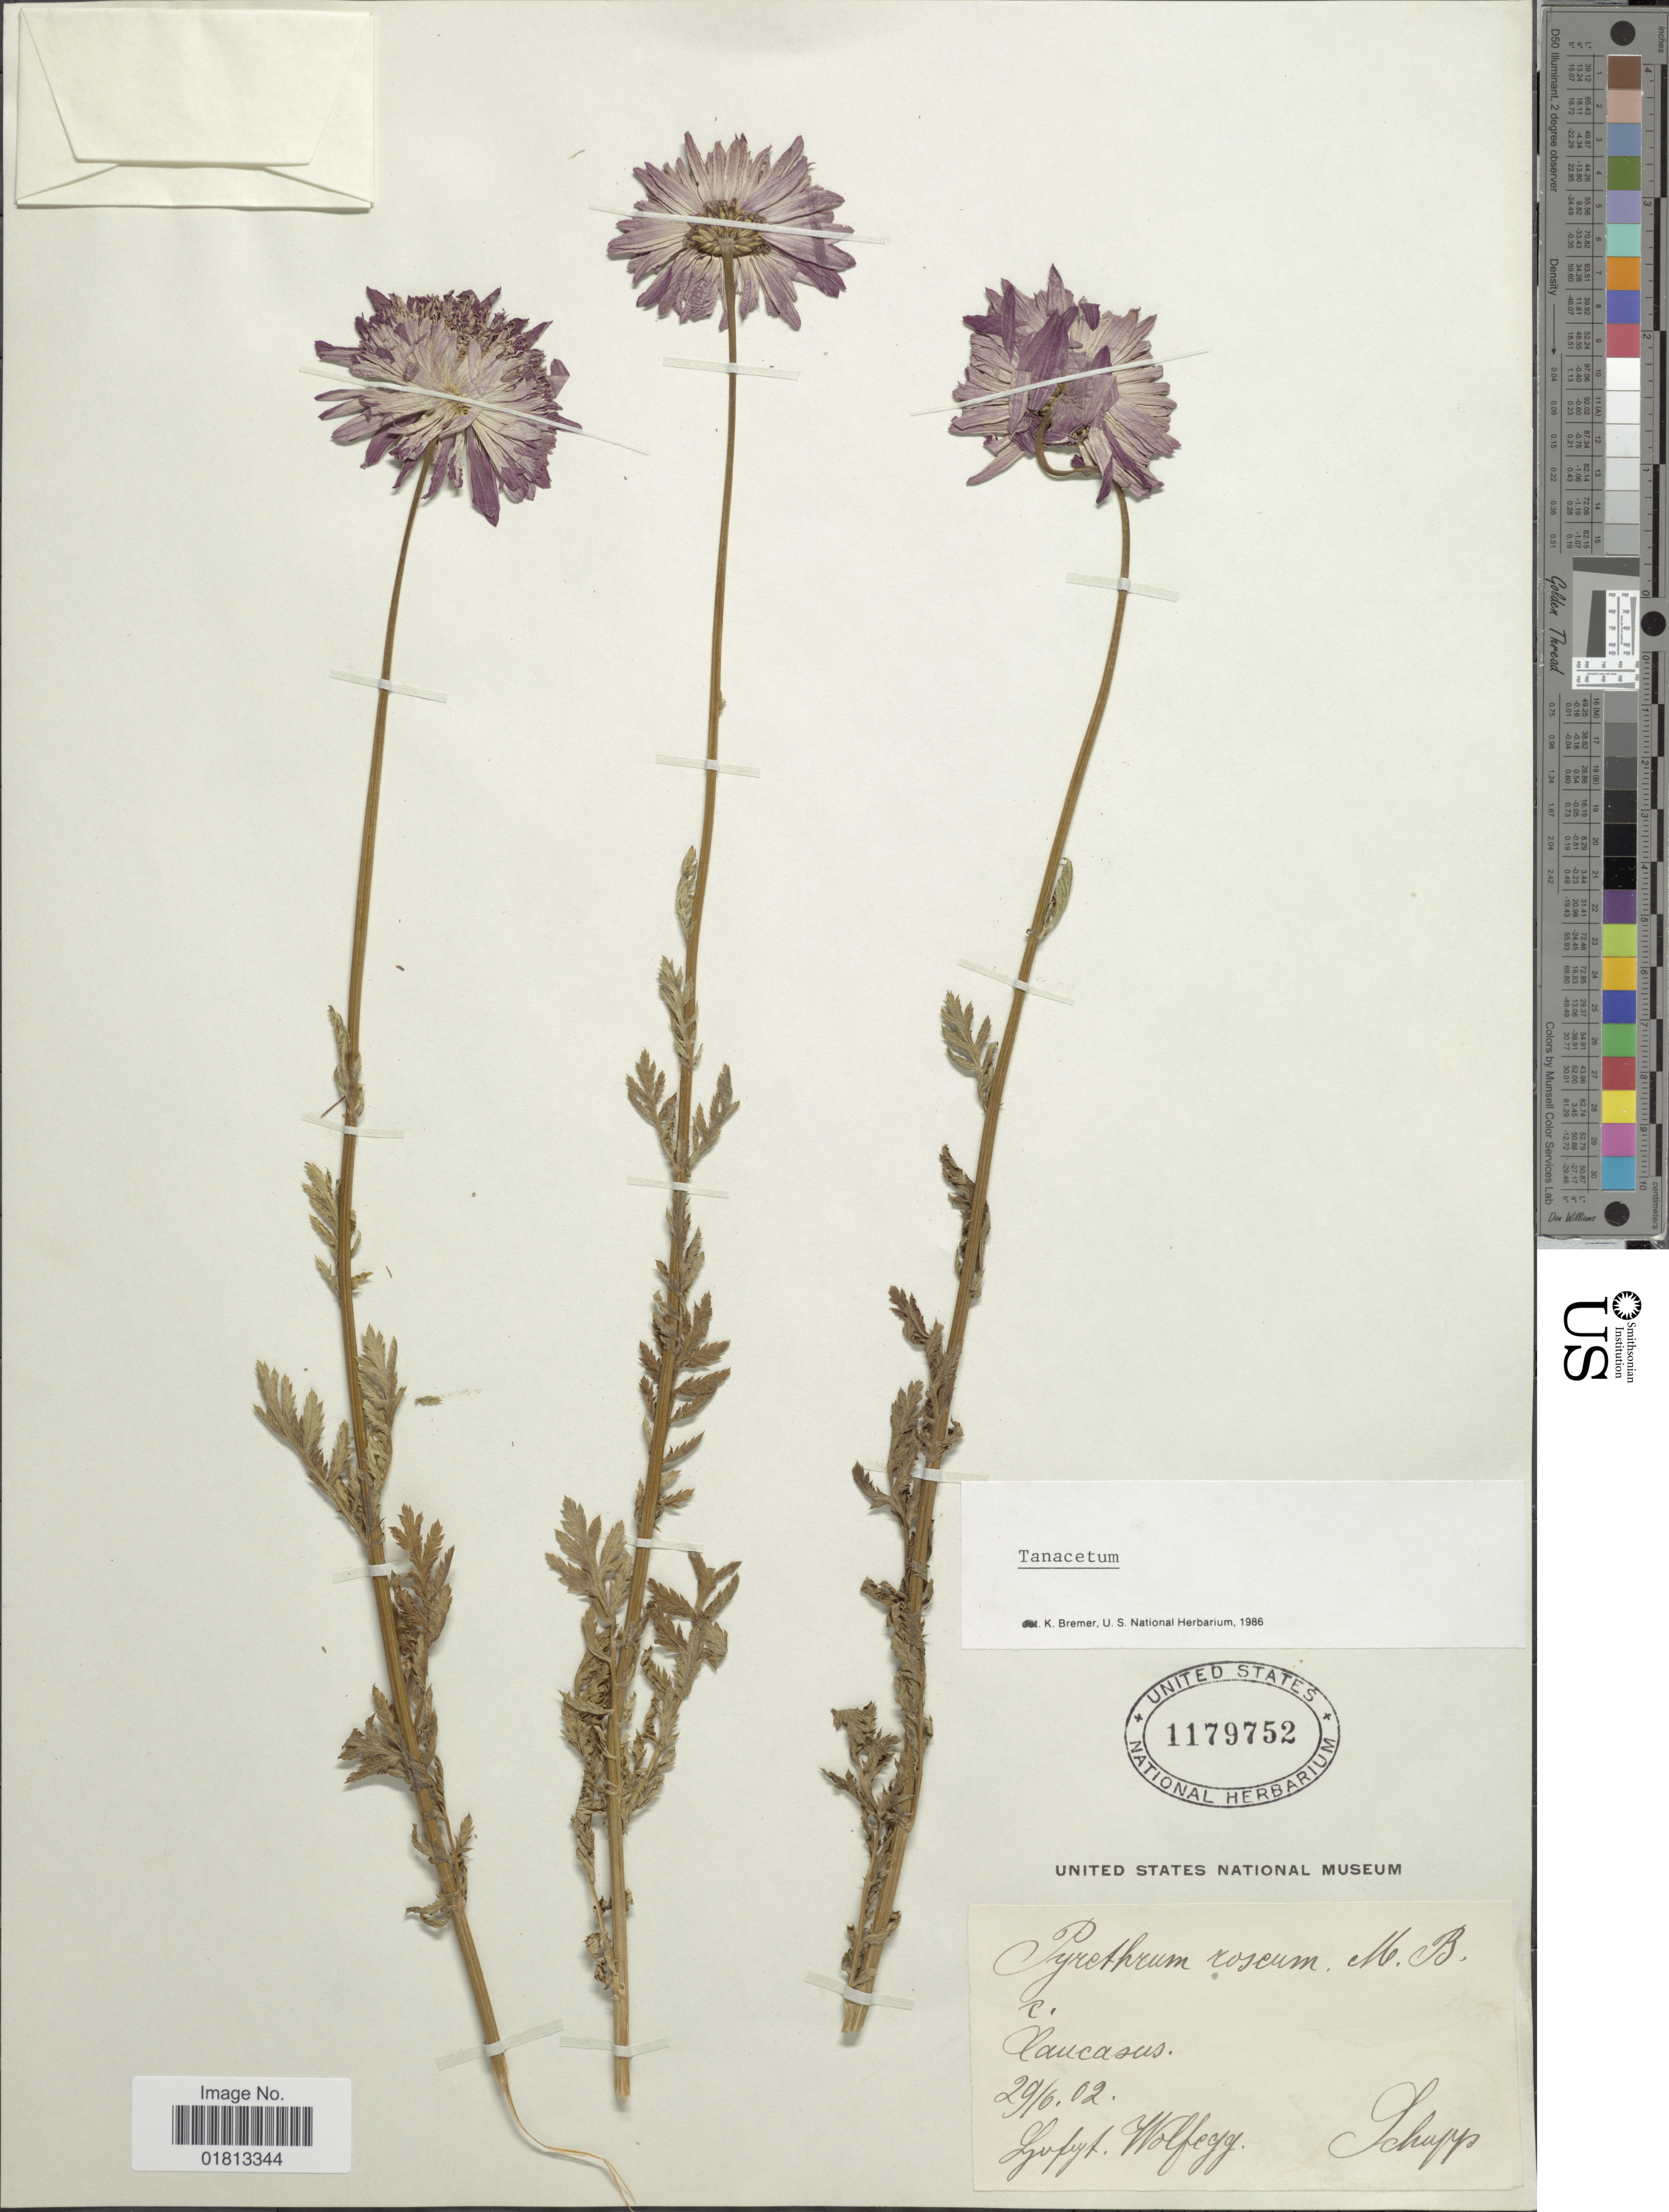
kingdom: Plantae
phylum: Tracheophyta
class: Magnoliopsida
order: Asterales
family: Asteraceae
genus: Tanacetum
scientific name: Tanacetum roseum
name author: Sch. Bip.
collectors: Schupp.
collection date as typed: Transcribed d/m/y: 29/6/2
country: Germany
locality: Caucasus, Ljufetj Wolfegg [interpreted]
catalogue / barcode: US 1179752